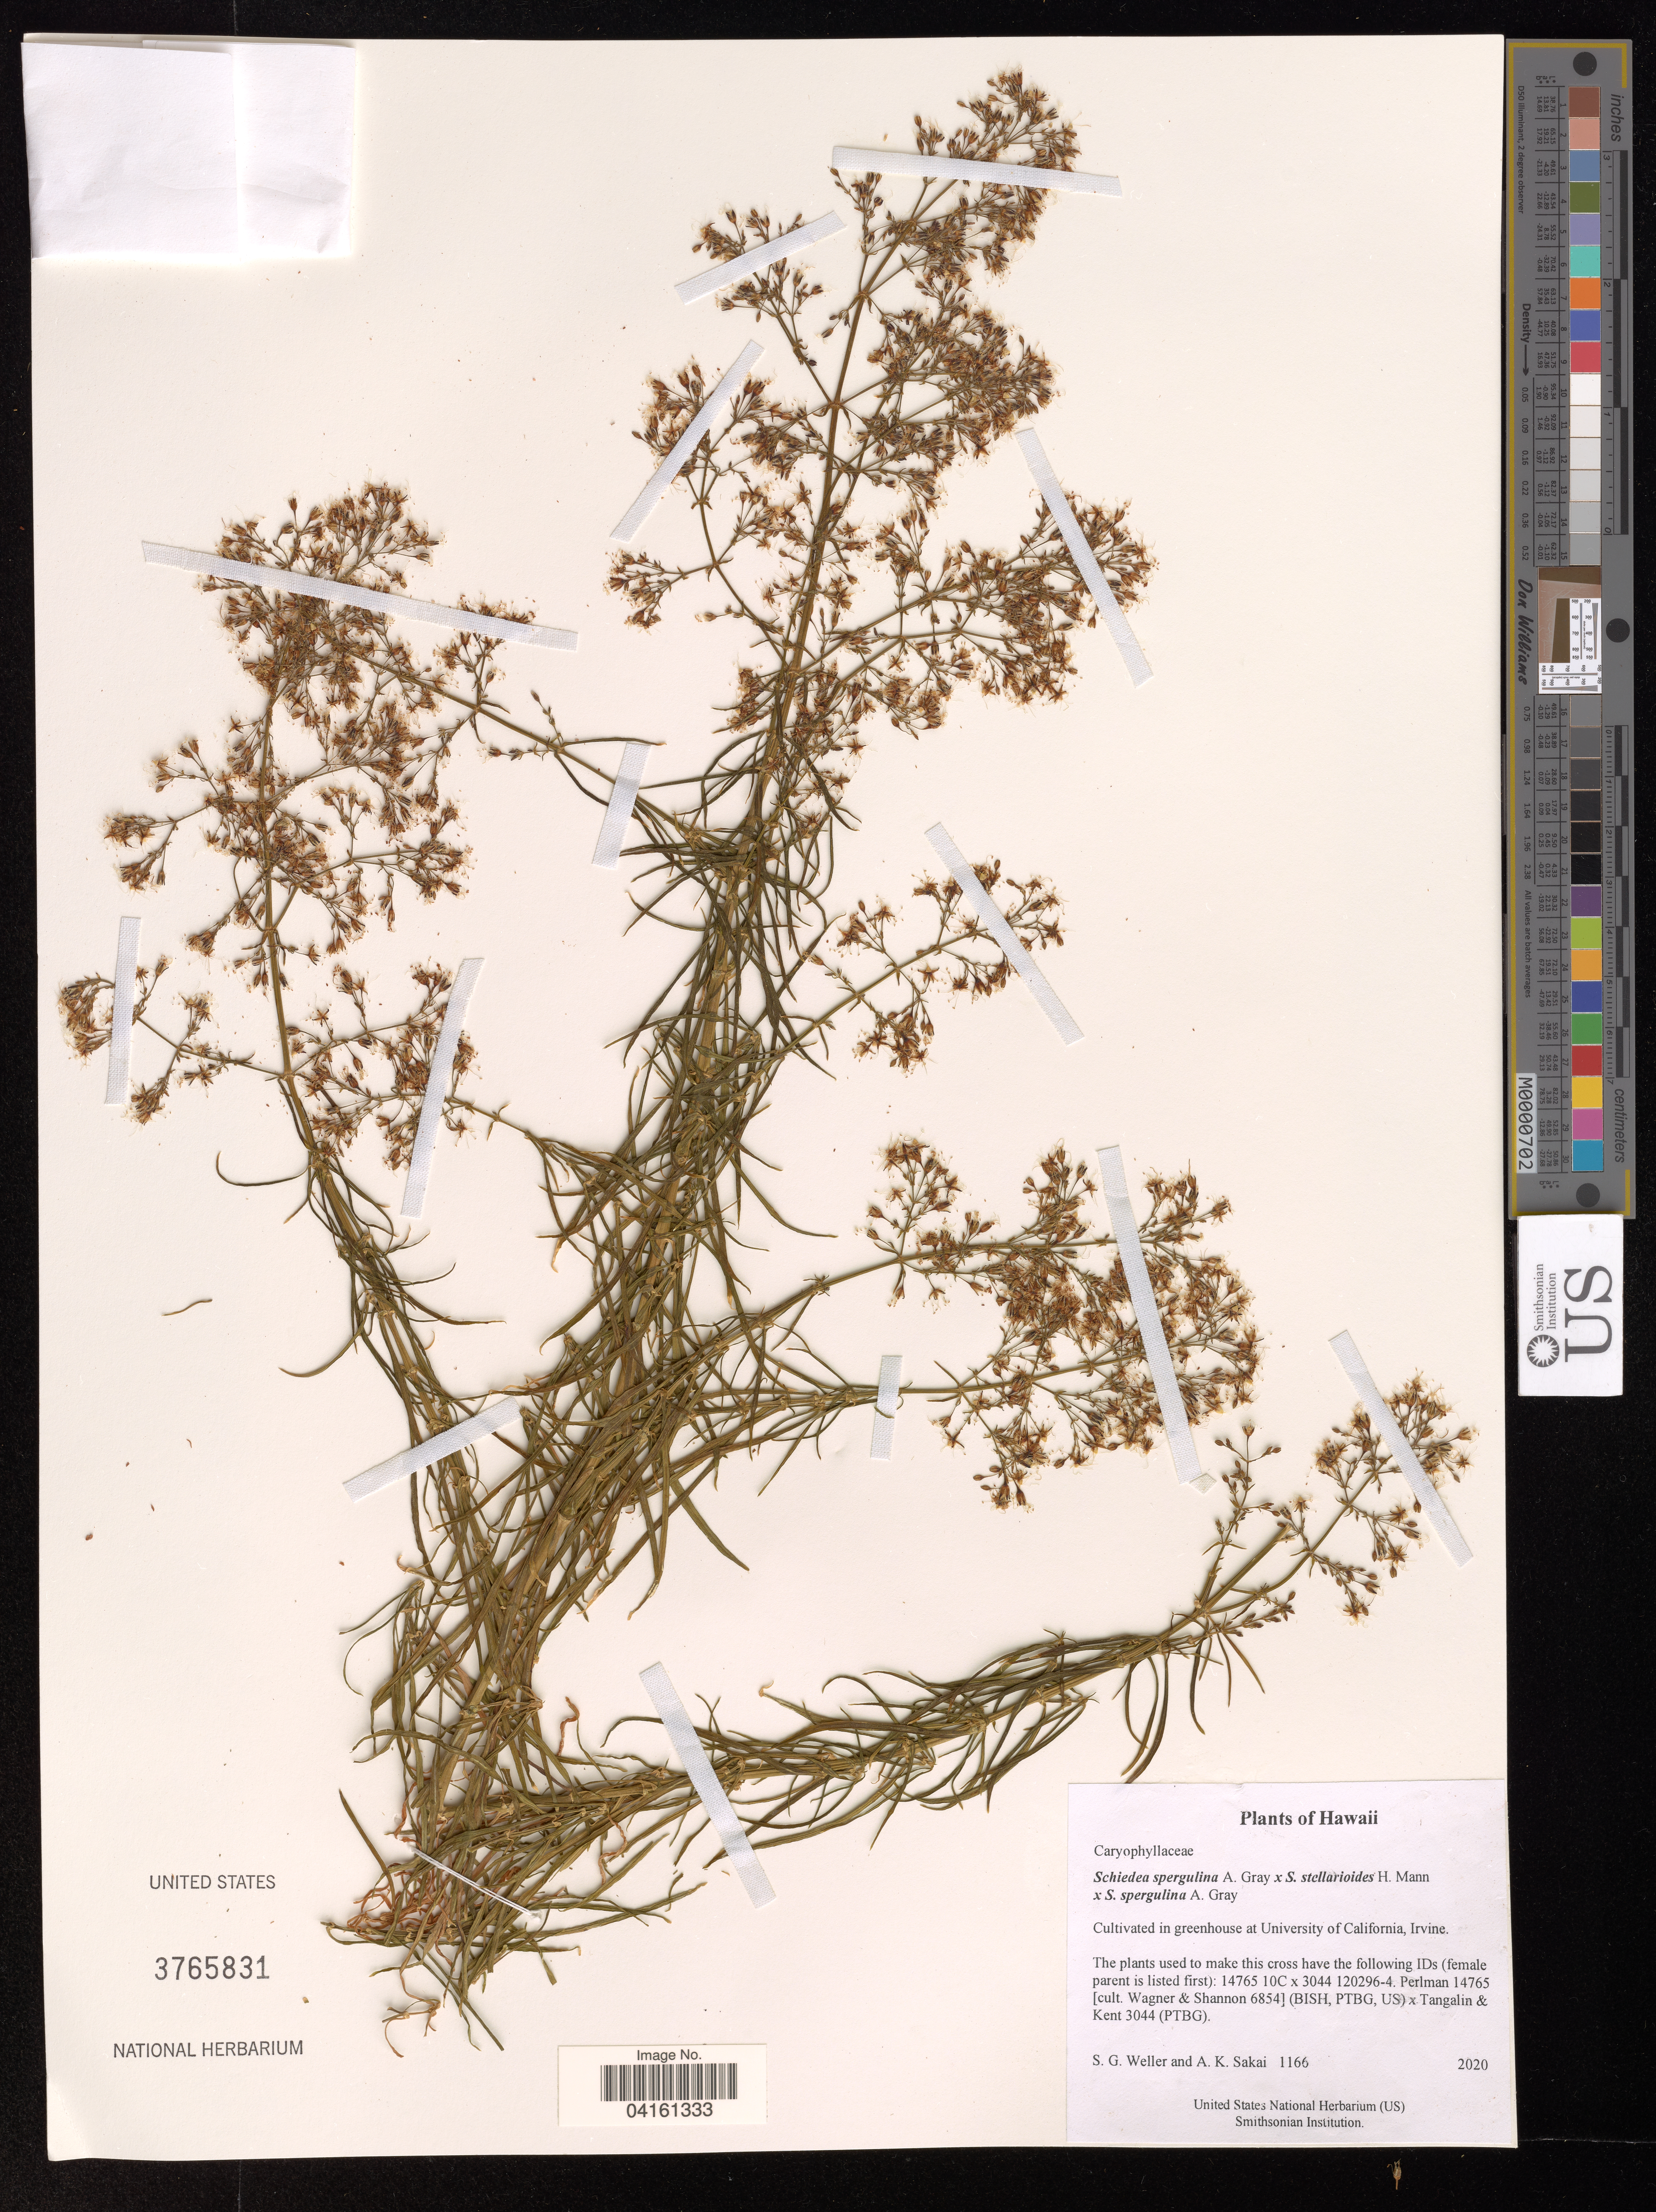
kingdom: Plantae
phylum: Tracheophyta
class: Magnoliopsida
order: Caryophyllales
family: Caryophyllaceae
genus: Schiedea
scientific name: Schiedea spergulina x S. stellarioides H. Mann x S. spergulina A. Gray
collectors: S. G. Weller & A. Sakai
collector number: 1166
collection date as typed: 2020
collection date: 2020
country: United States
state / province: California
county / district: Orange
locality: Cultivated in greenhouse at University of California, Irvine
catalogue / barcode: US 3765831